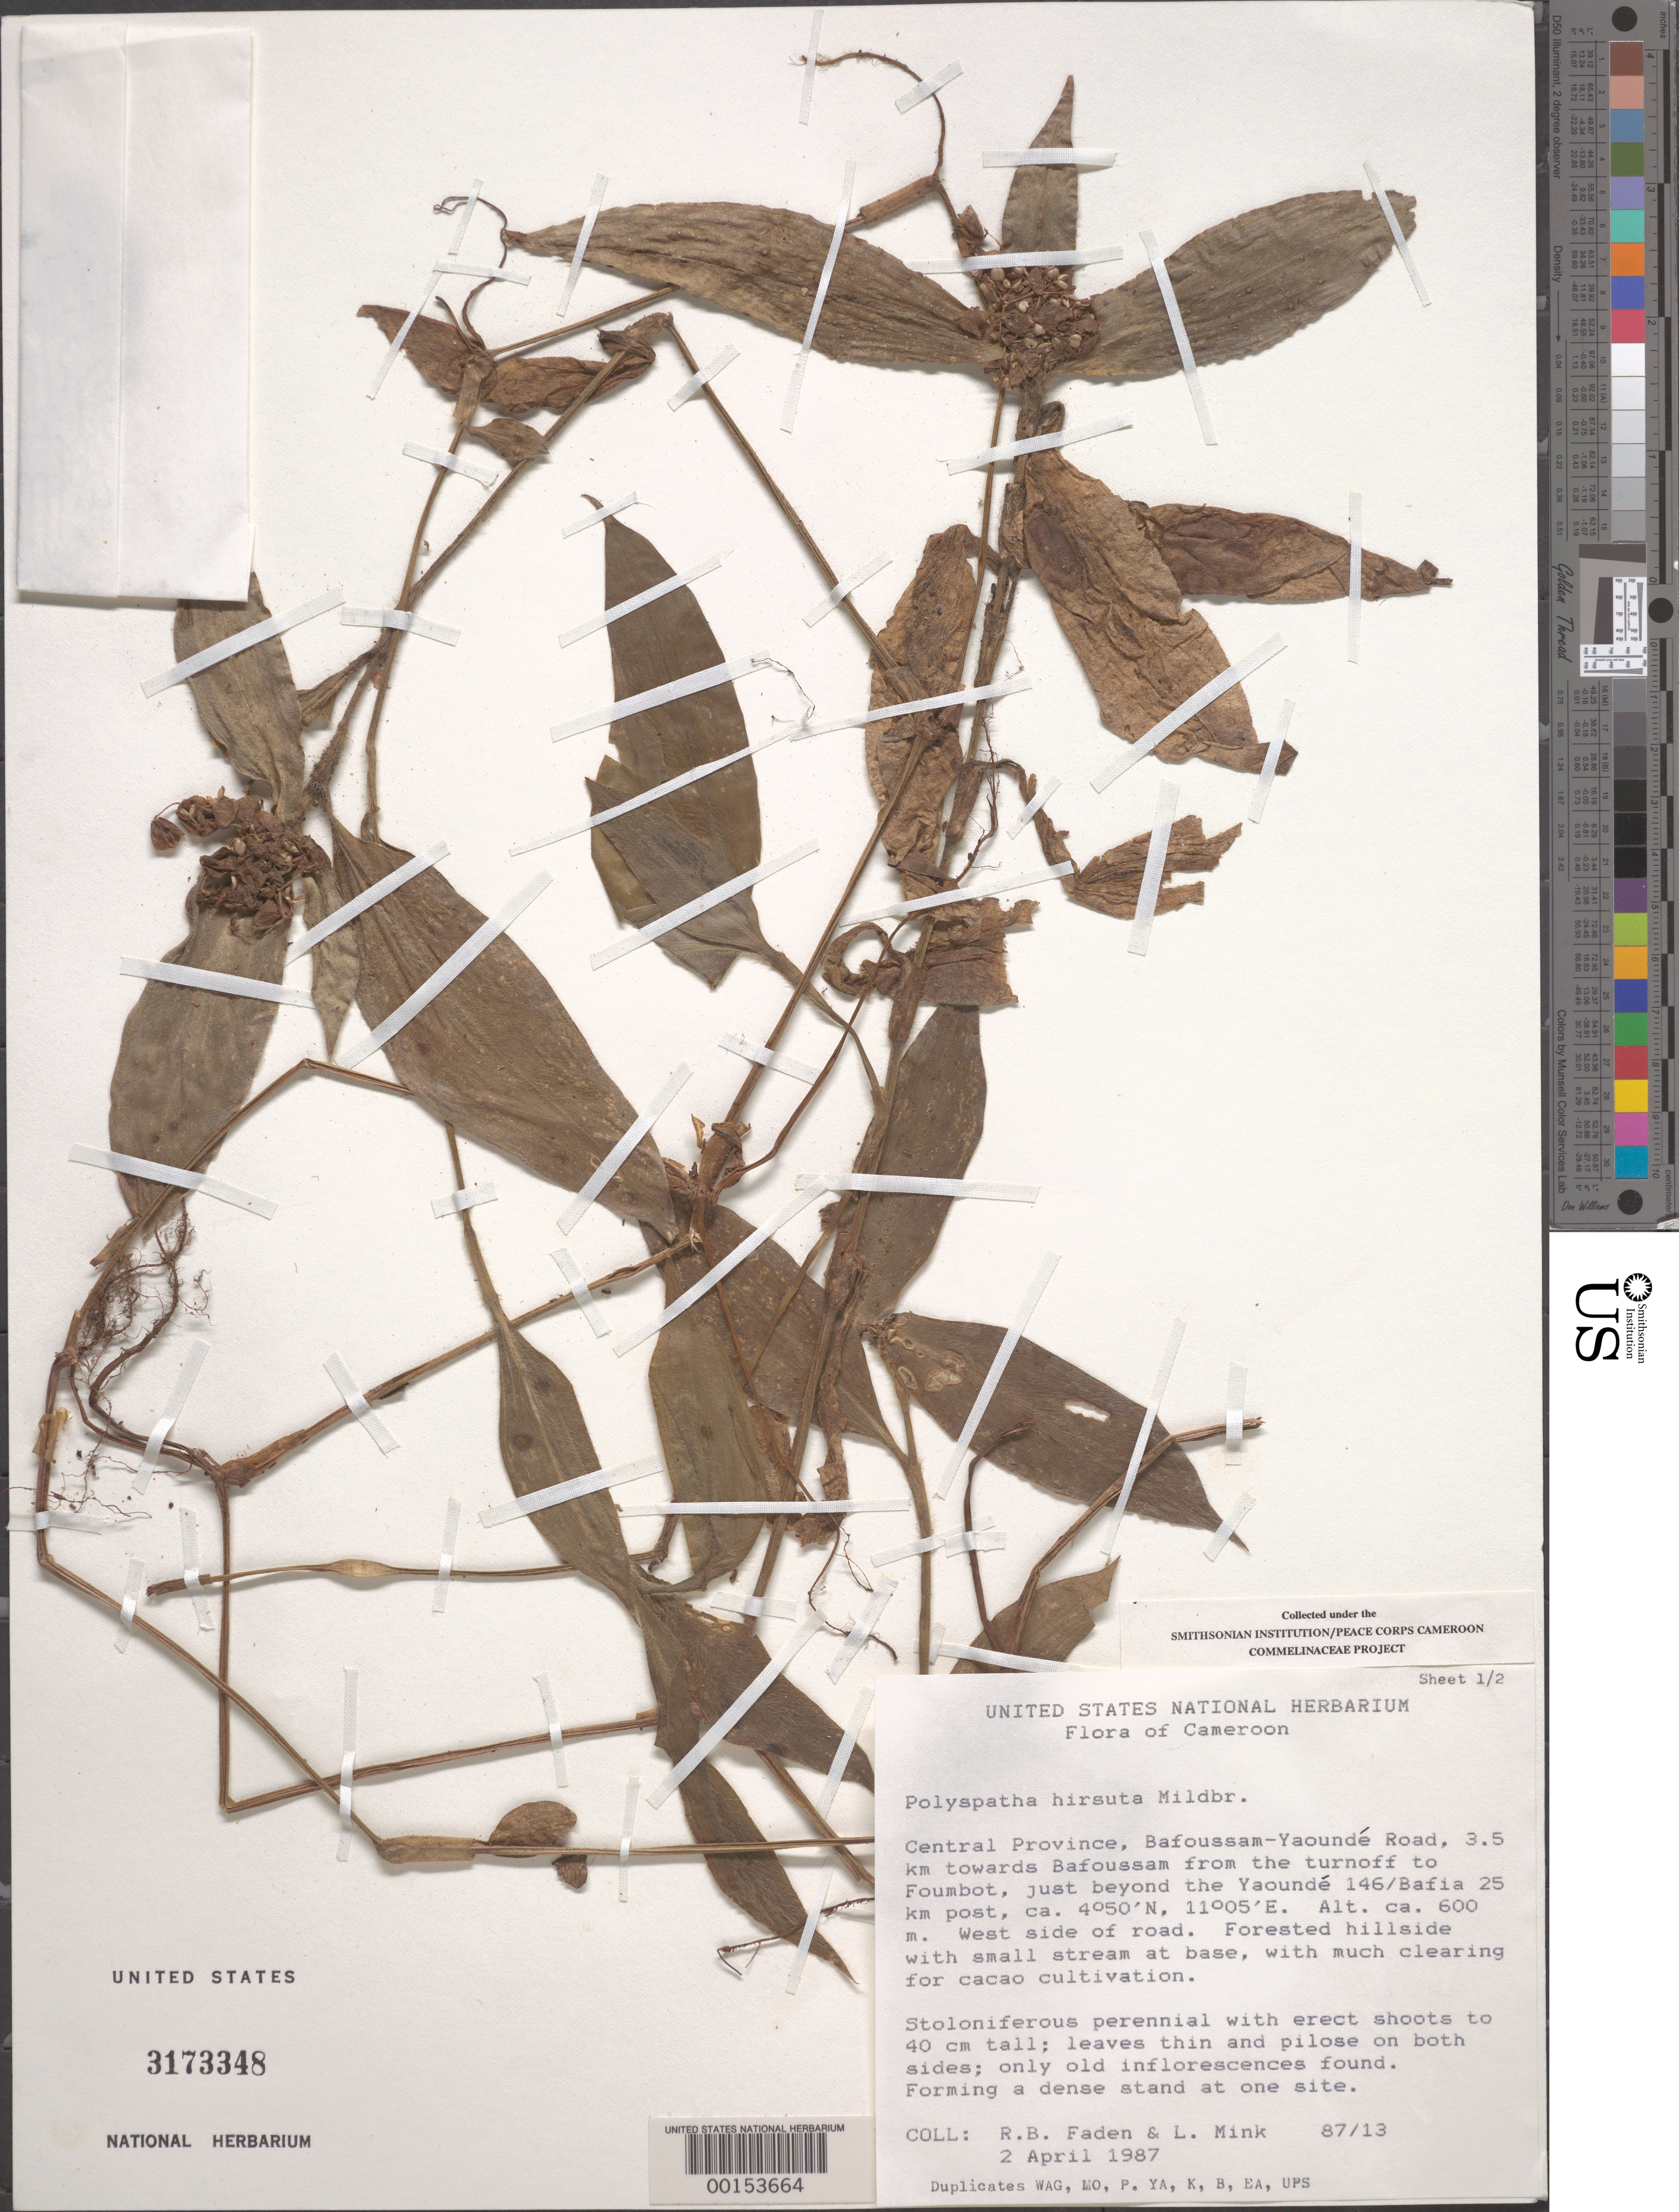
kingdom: Plantae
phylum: Tracheophyta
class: Liliopsida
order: Commelinales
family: Commelinaceae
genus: Polyspatha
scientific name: Polyspatha hirsuta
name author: Mildbr.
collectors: R. B. Faden & L. Mink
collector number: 87/13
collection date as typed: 02 Apr 1987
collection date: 1987-04-02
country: Cameroon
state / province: Centre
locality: Bafoussam-yaounde road, 3.5 km towards bafoussam from turnoff to foumbot, just beyond yaounde 146/bafia 25 km post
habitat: Forested hillside with small stream at base, clearing for cacao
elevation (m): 600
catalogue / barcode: US 3173348